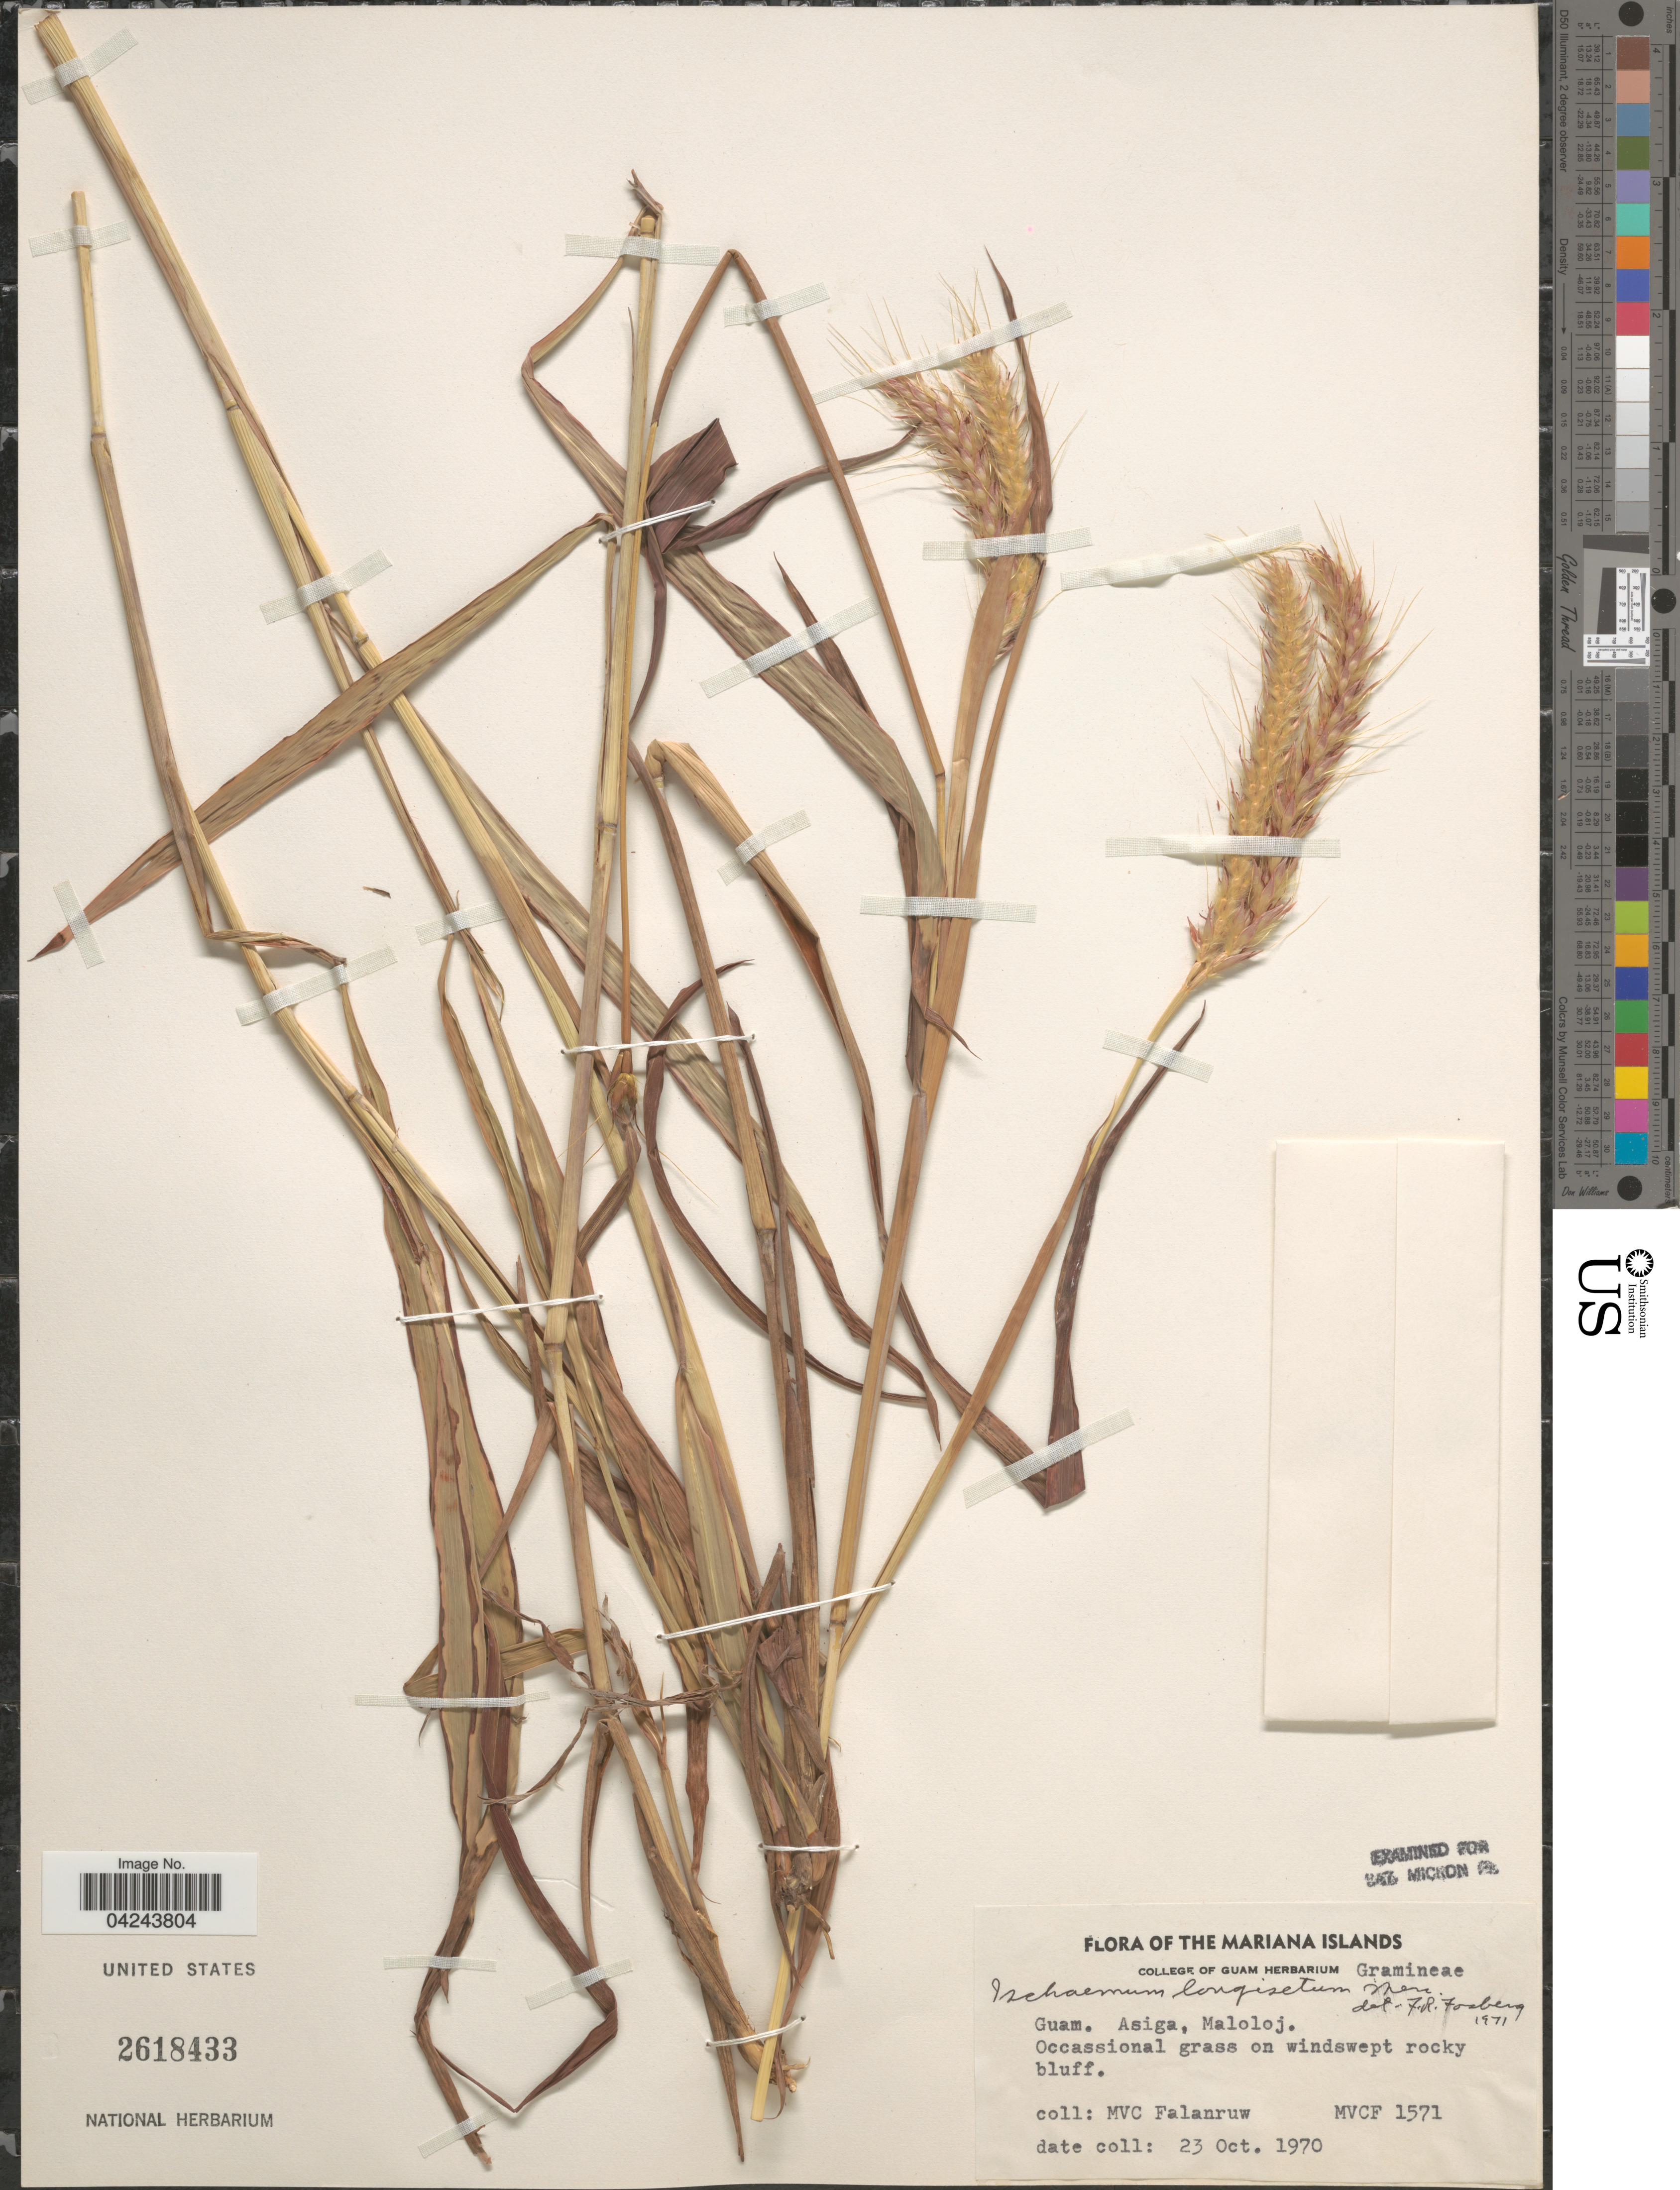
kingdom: Plantae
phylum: Tracheophyta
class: Liliopsida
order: Poales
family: Poaceae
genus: Ischaemum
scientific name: Ischaemum longisetum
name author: Merr.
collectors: M. V. Falanruw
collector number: MVCF1571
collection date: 1970-10-23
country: Guam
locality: The Mariana Islands. Asiga, Maloloj. Occassional grass on windswept rocky bluff.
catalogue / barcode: US 2618433